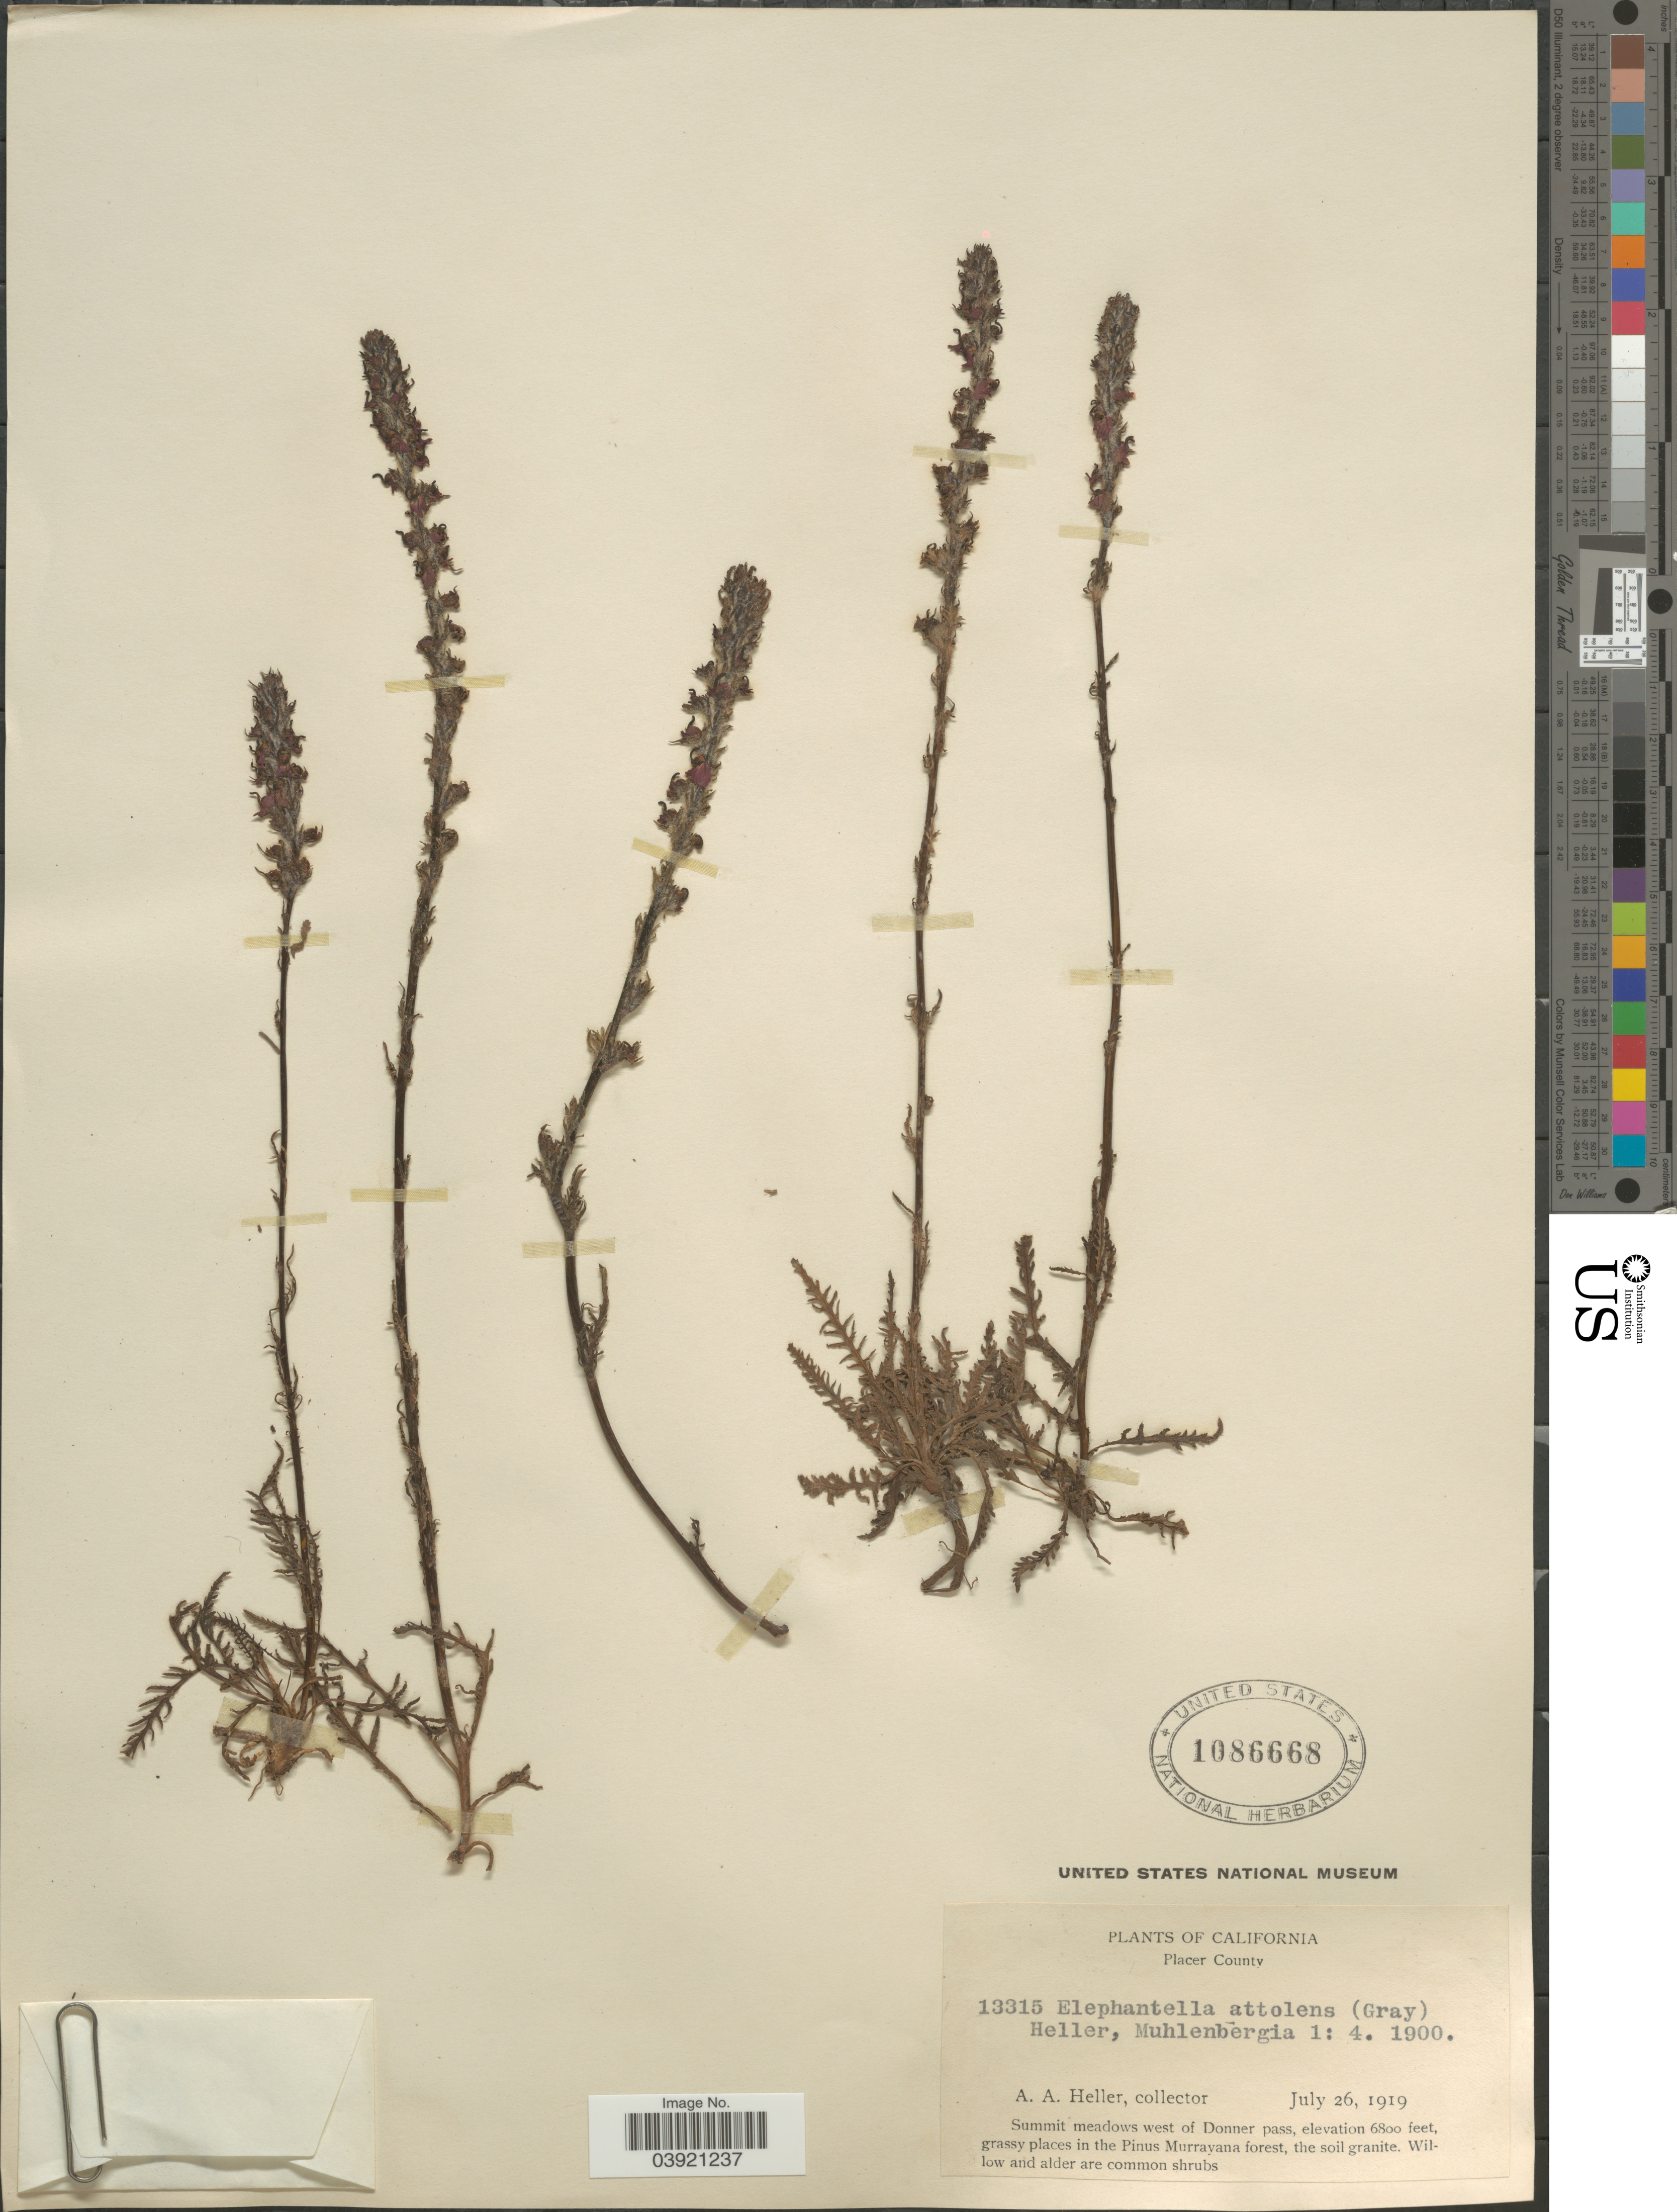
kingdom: Plantae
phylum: Tracheophyta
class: Magnoliopsida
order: Lamiales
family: Orobanchaceae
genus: Pedicularis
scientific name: Pedicularis attollens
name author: A. Gray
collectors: A. A. Heller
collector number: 13315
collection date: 1919-07-26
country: United States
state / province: California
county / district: Placer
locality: Placer County. Summit meadows west of Donner pass.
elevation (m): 2073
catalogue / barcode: US 1086668